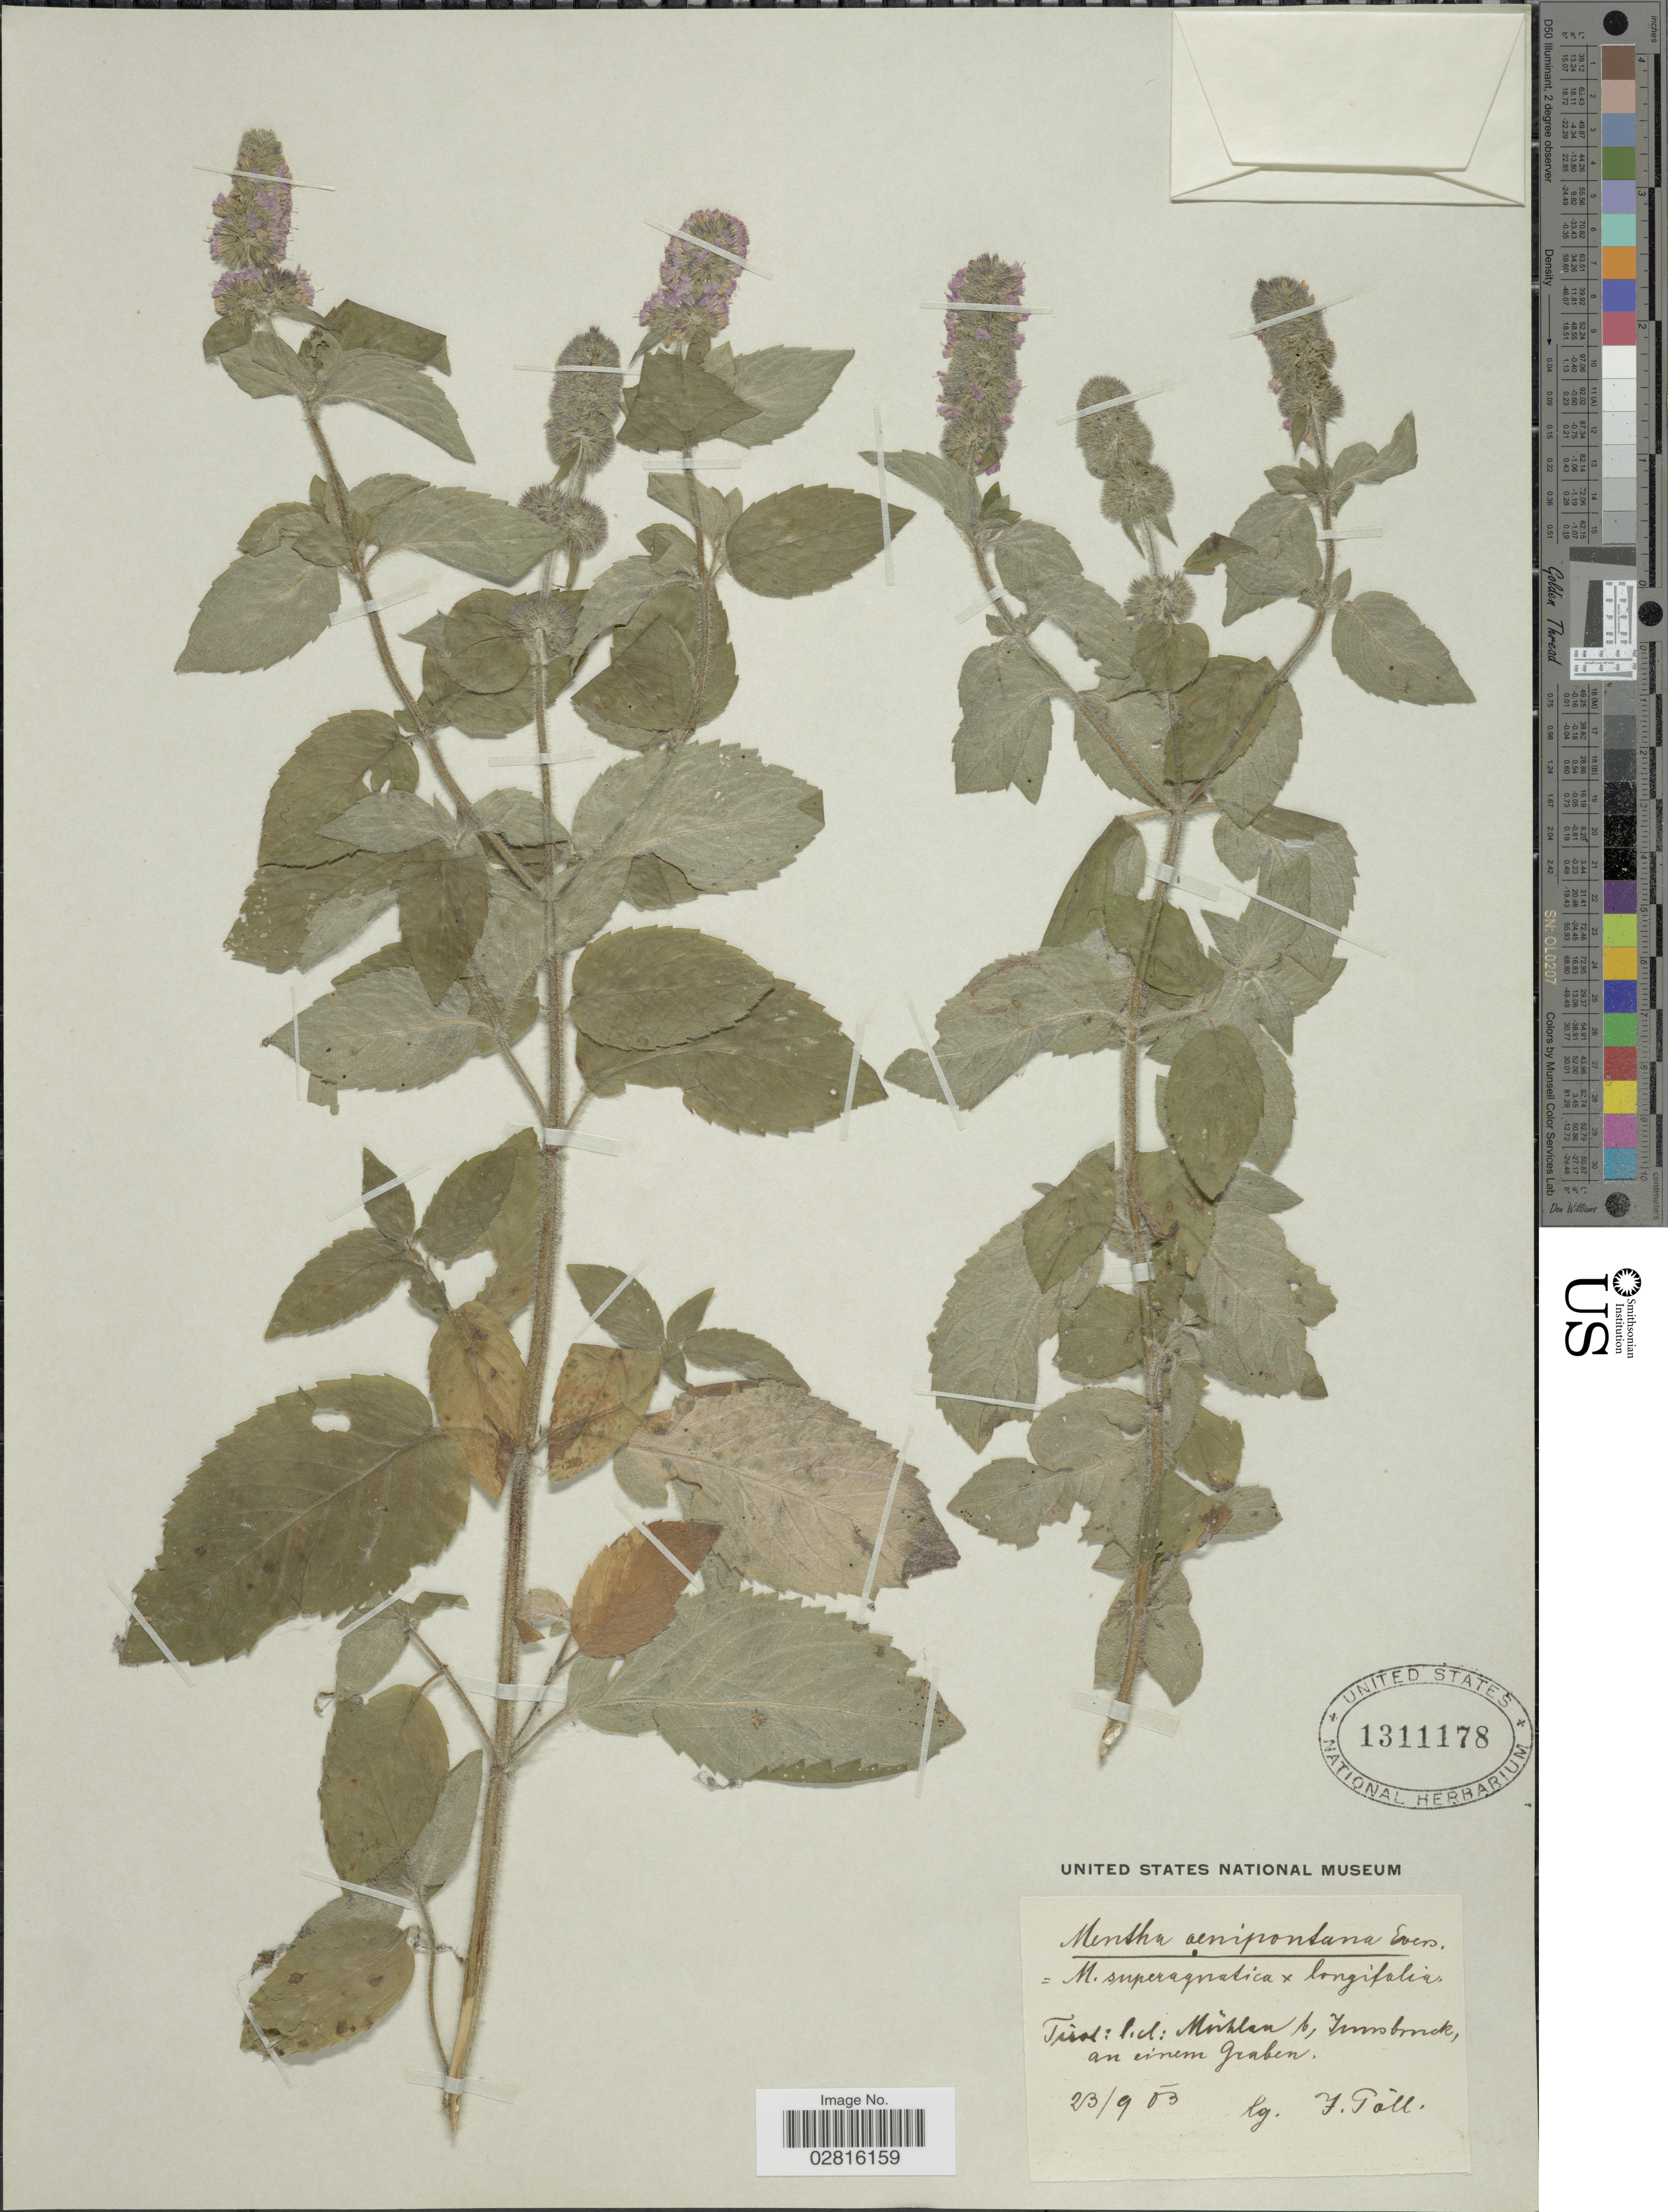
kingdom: Plantae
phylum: Tracheophyta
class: Magnoliopsida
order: Lamiales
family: Lamiaceae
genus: Mentha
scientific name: Mentha x oenipontana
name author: Evers ex Dalla Torre & Sarnth.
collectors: F. Toll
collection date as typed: Transcribed d/m/y: 23/9/3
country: Austria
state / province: Tirol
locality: Tirol: lid : Mühlan [interpreted] b, Innsbrook, an einem Graben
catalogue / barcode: US 1311178